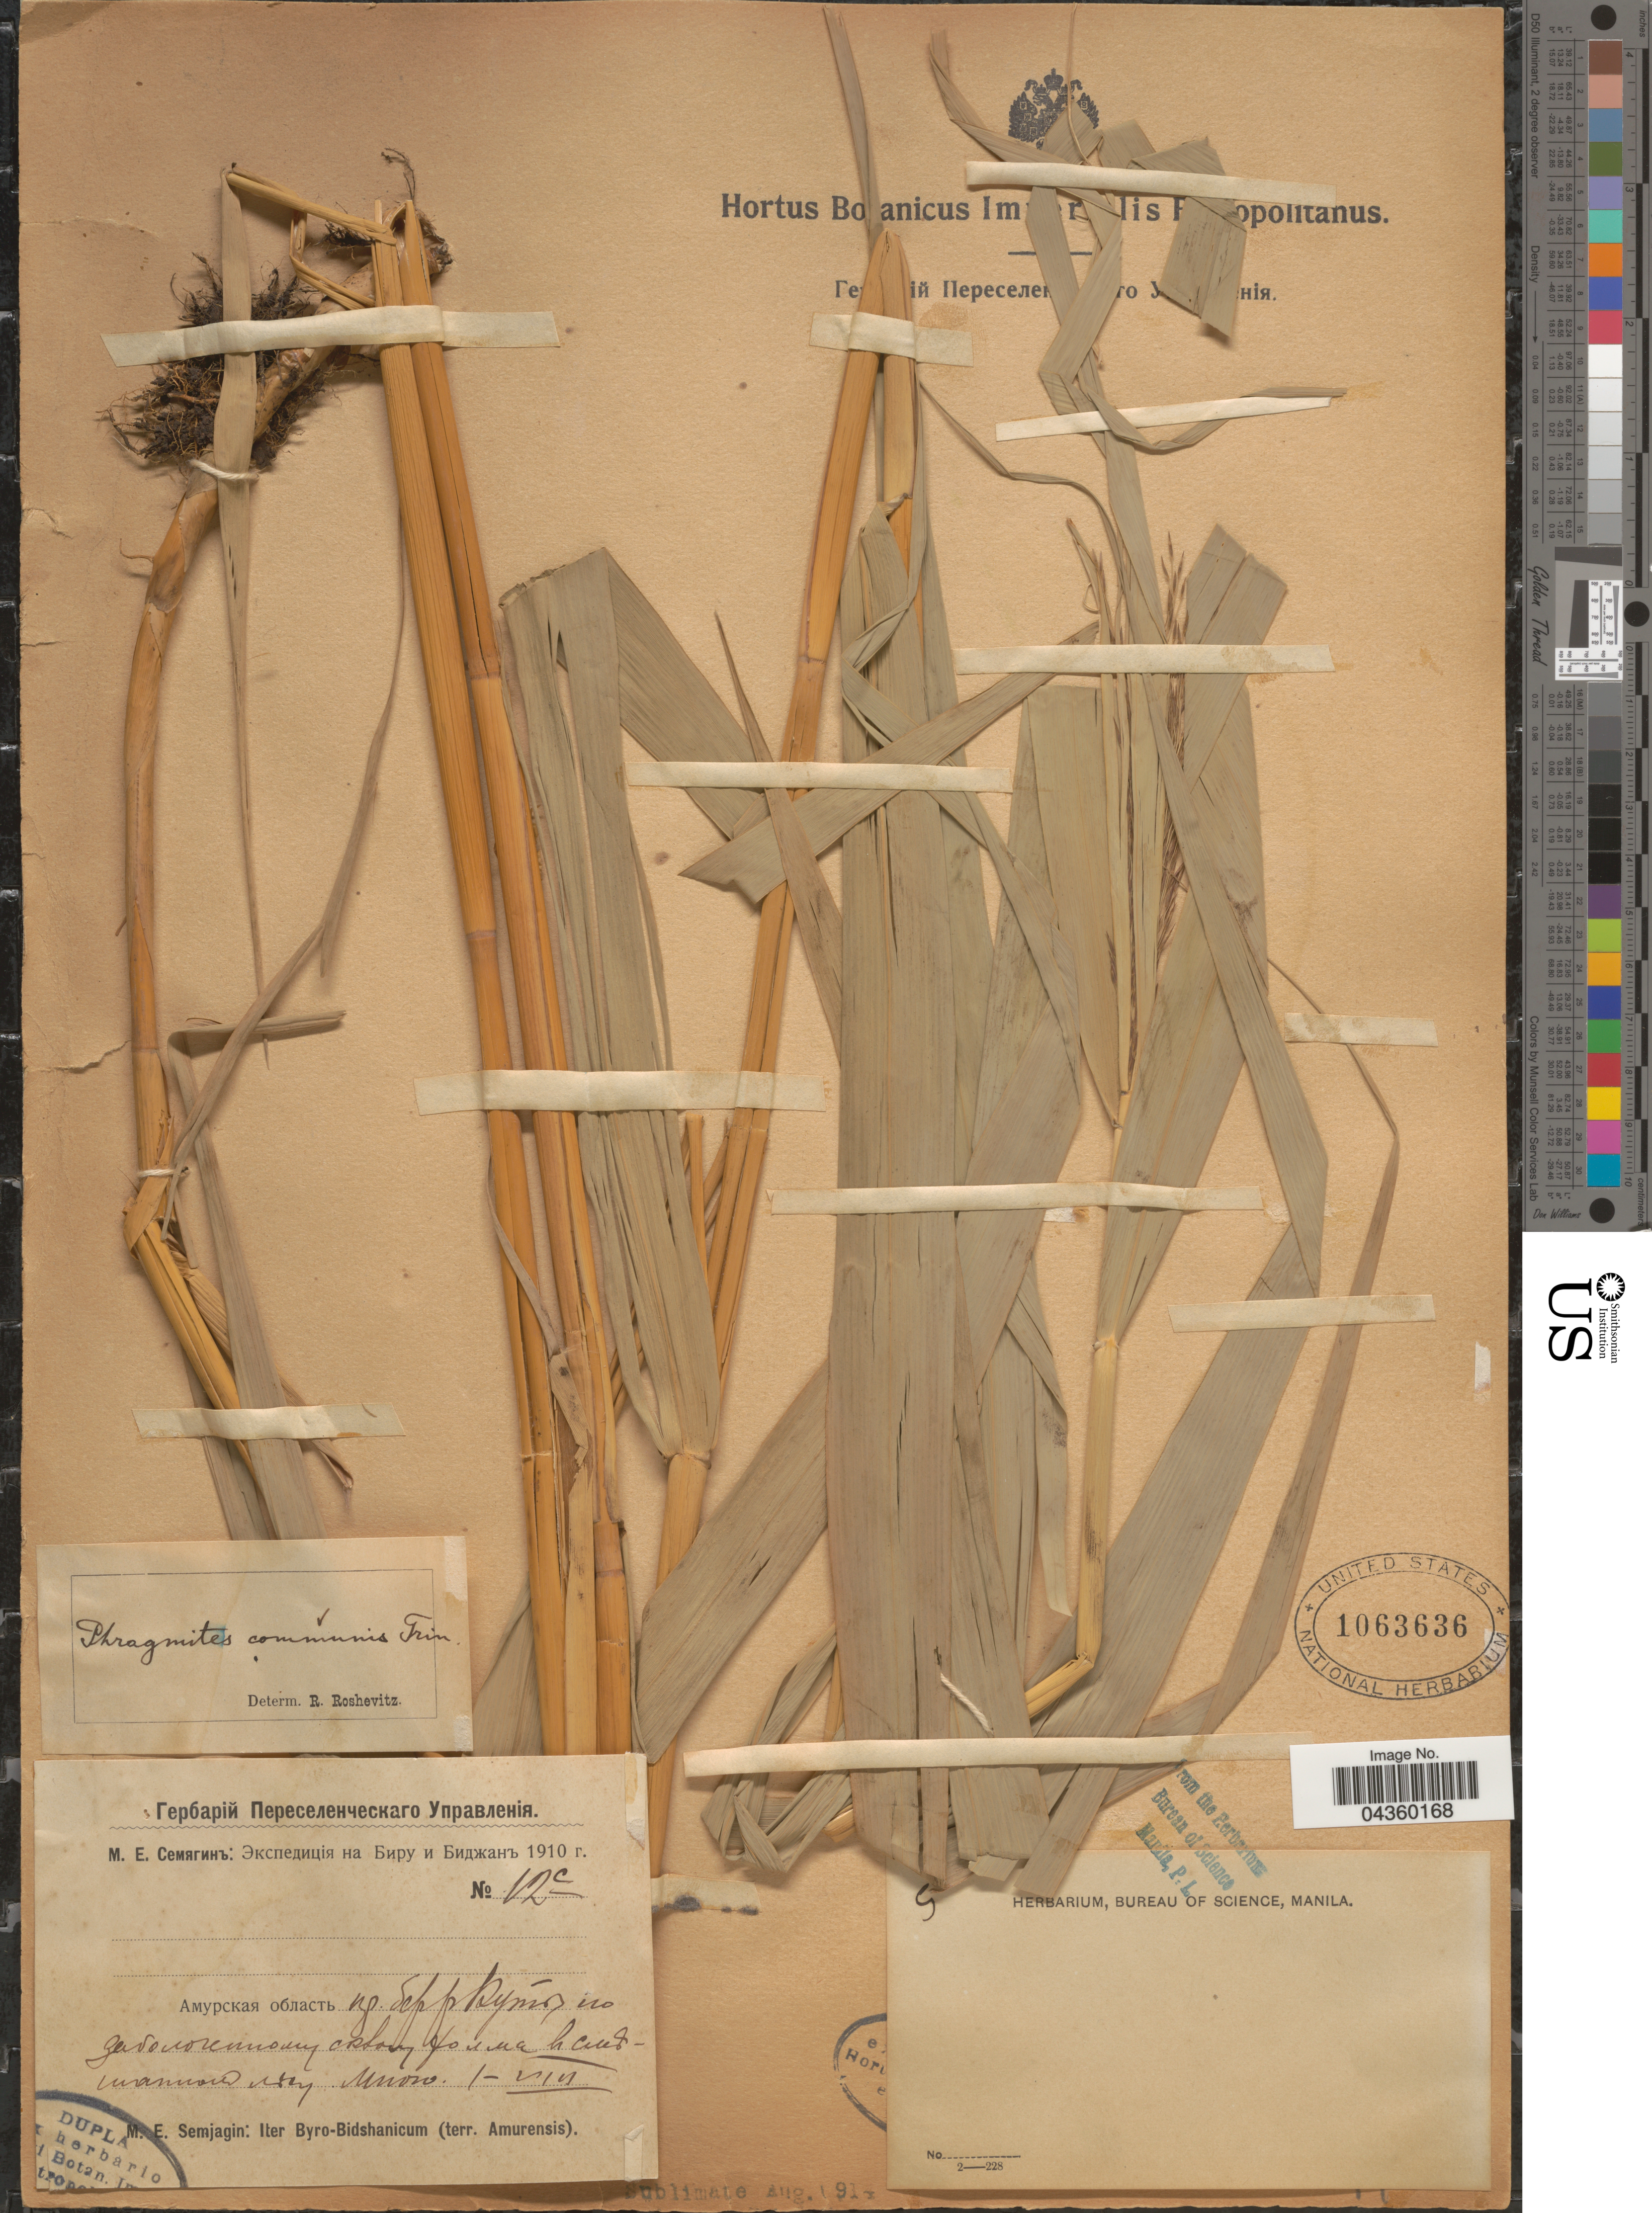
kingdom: Plantae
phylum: Tracheophyta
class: Liliopsida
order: Poales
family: Poaceae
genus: Phragmites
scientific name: Phragmites australis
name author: (Cav.) Trin. ex Steud.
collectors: M. Semjagin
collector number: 12c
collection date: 1910-08-01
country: Russian Federation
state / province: Amur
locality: X. Iter Byro-Bidshanicum (Iter Amurensis). Right shore of river Krutaya.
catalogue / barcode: US 1063636